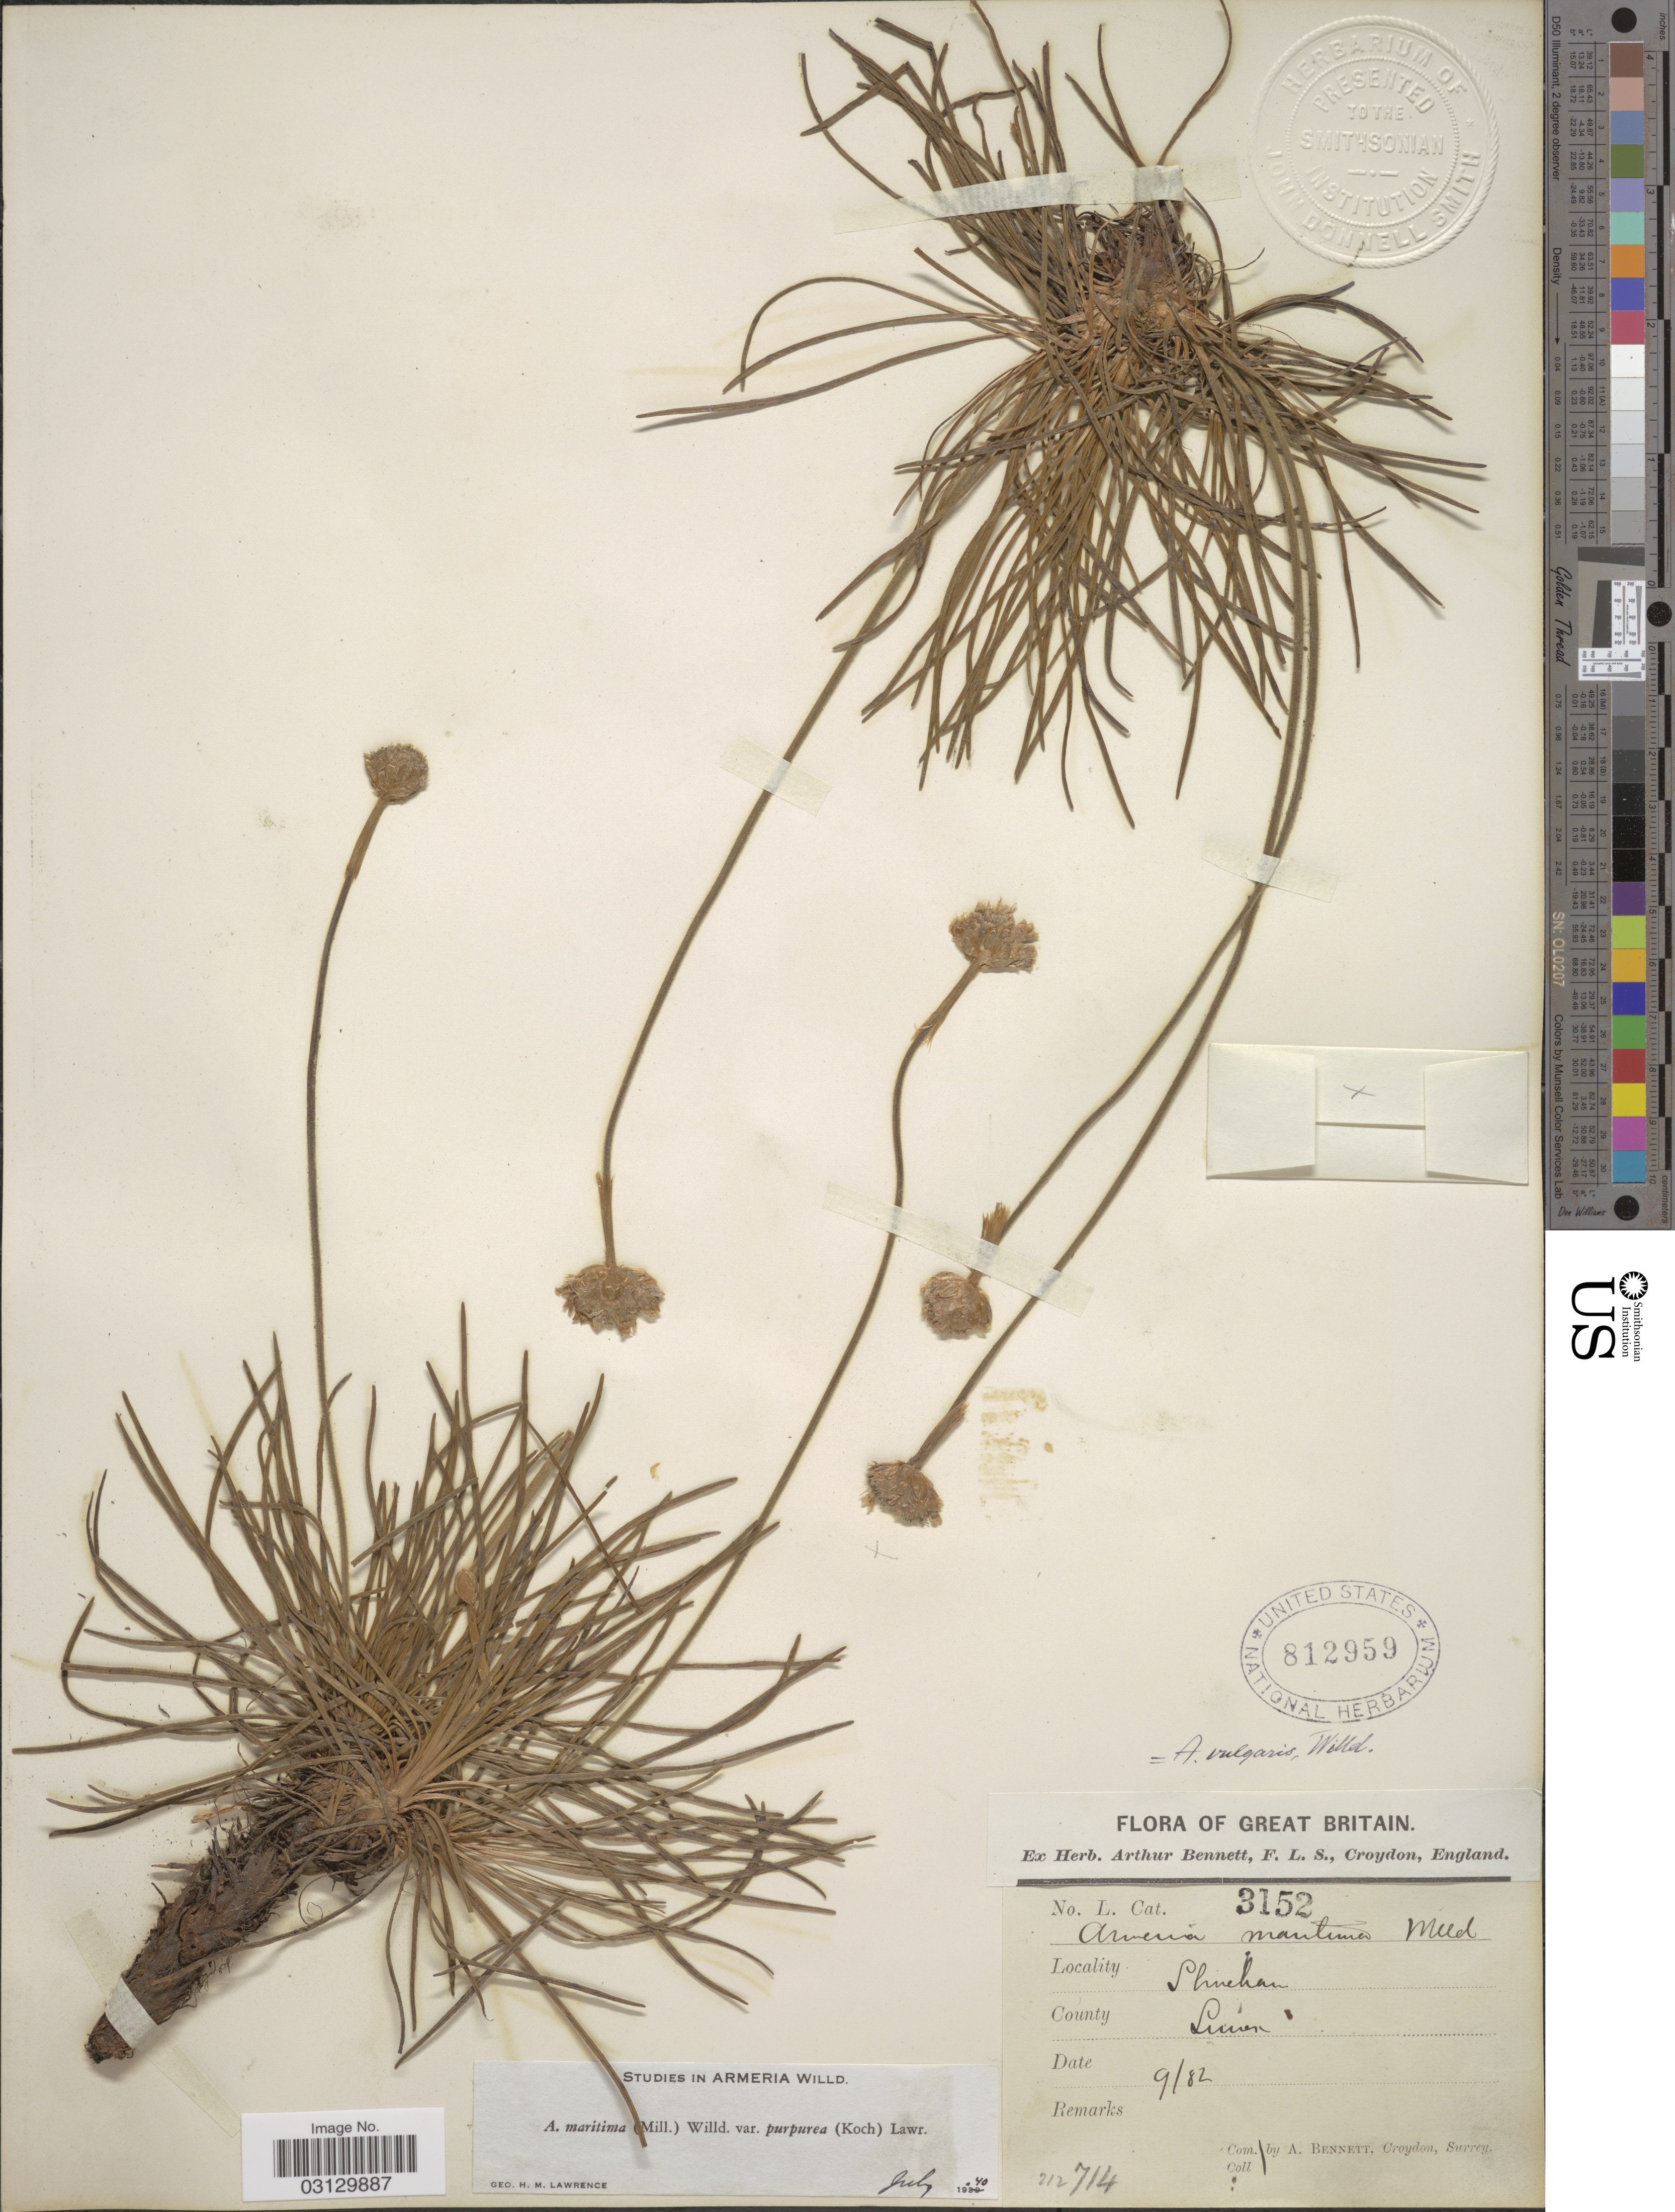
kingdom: Plantae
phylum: Tracheophyta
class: Magnoliopsida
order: Caryophyllales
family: Plumbaginaceae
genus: Armeria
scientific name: Armeria maritima subsp. purpurea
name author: (W.D.J. Koch) Á. Löve & D. Löve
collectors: A. Bennett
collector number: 3152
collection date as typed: Transcribed d/m/y: /9/82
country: United Kingdom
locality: Great Britain. Shoreham, County Sussex.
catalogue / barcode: US 812959